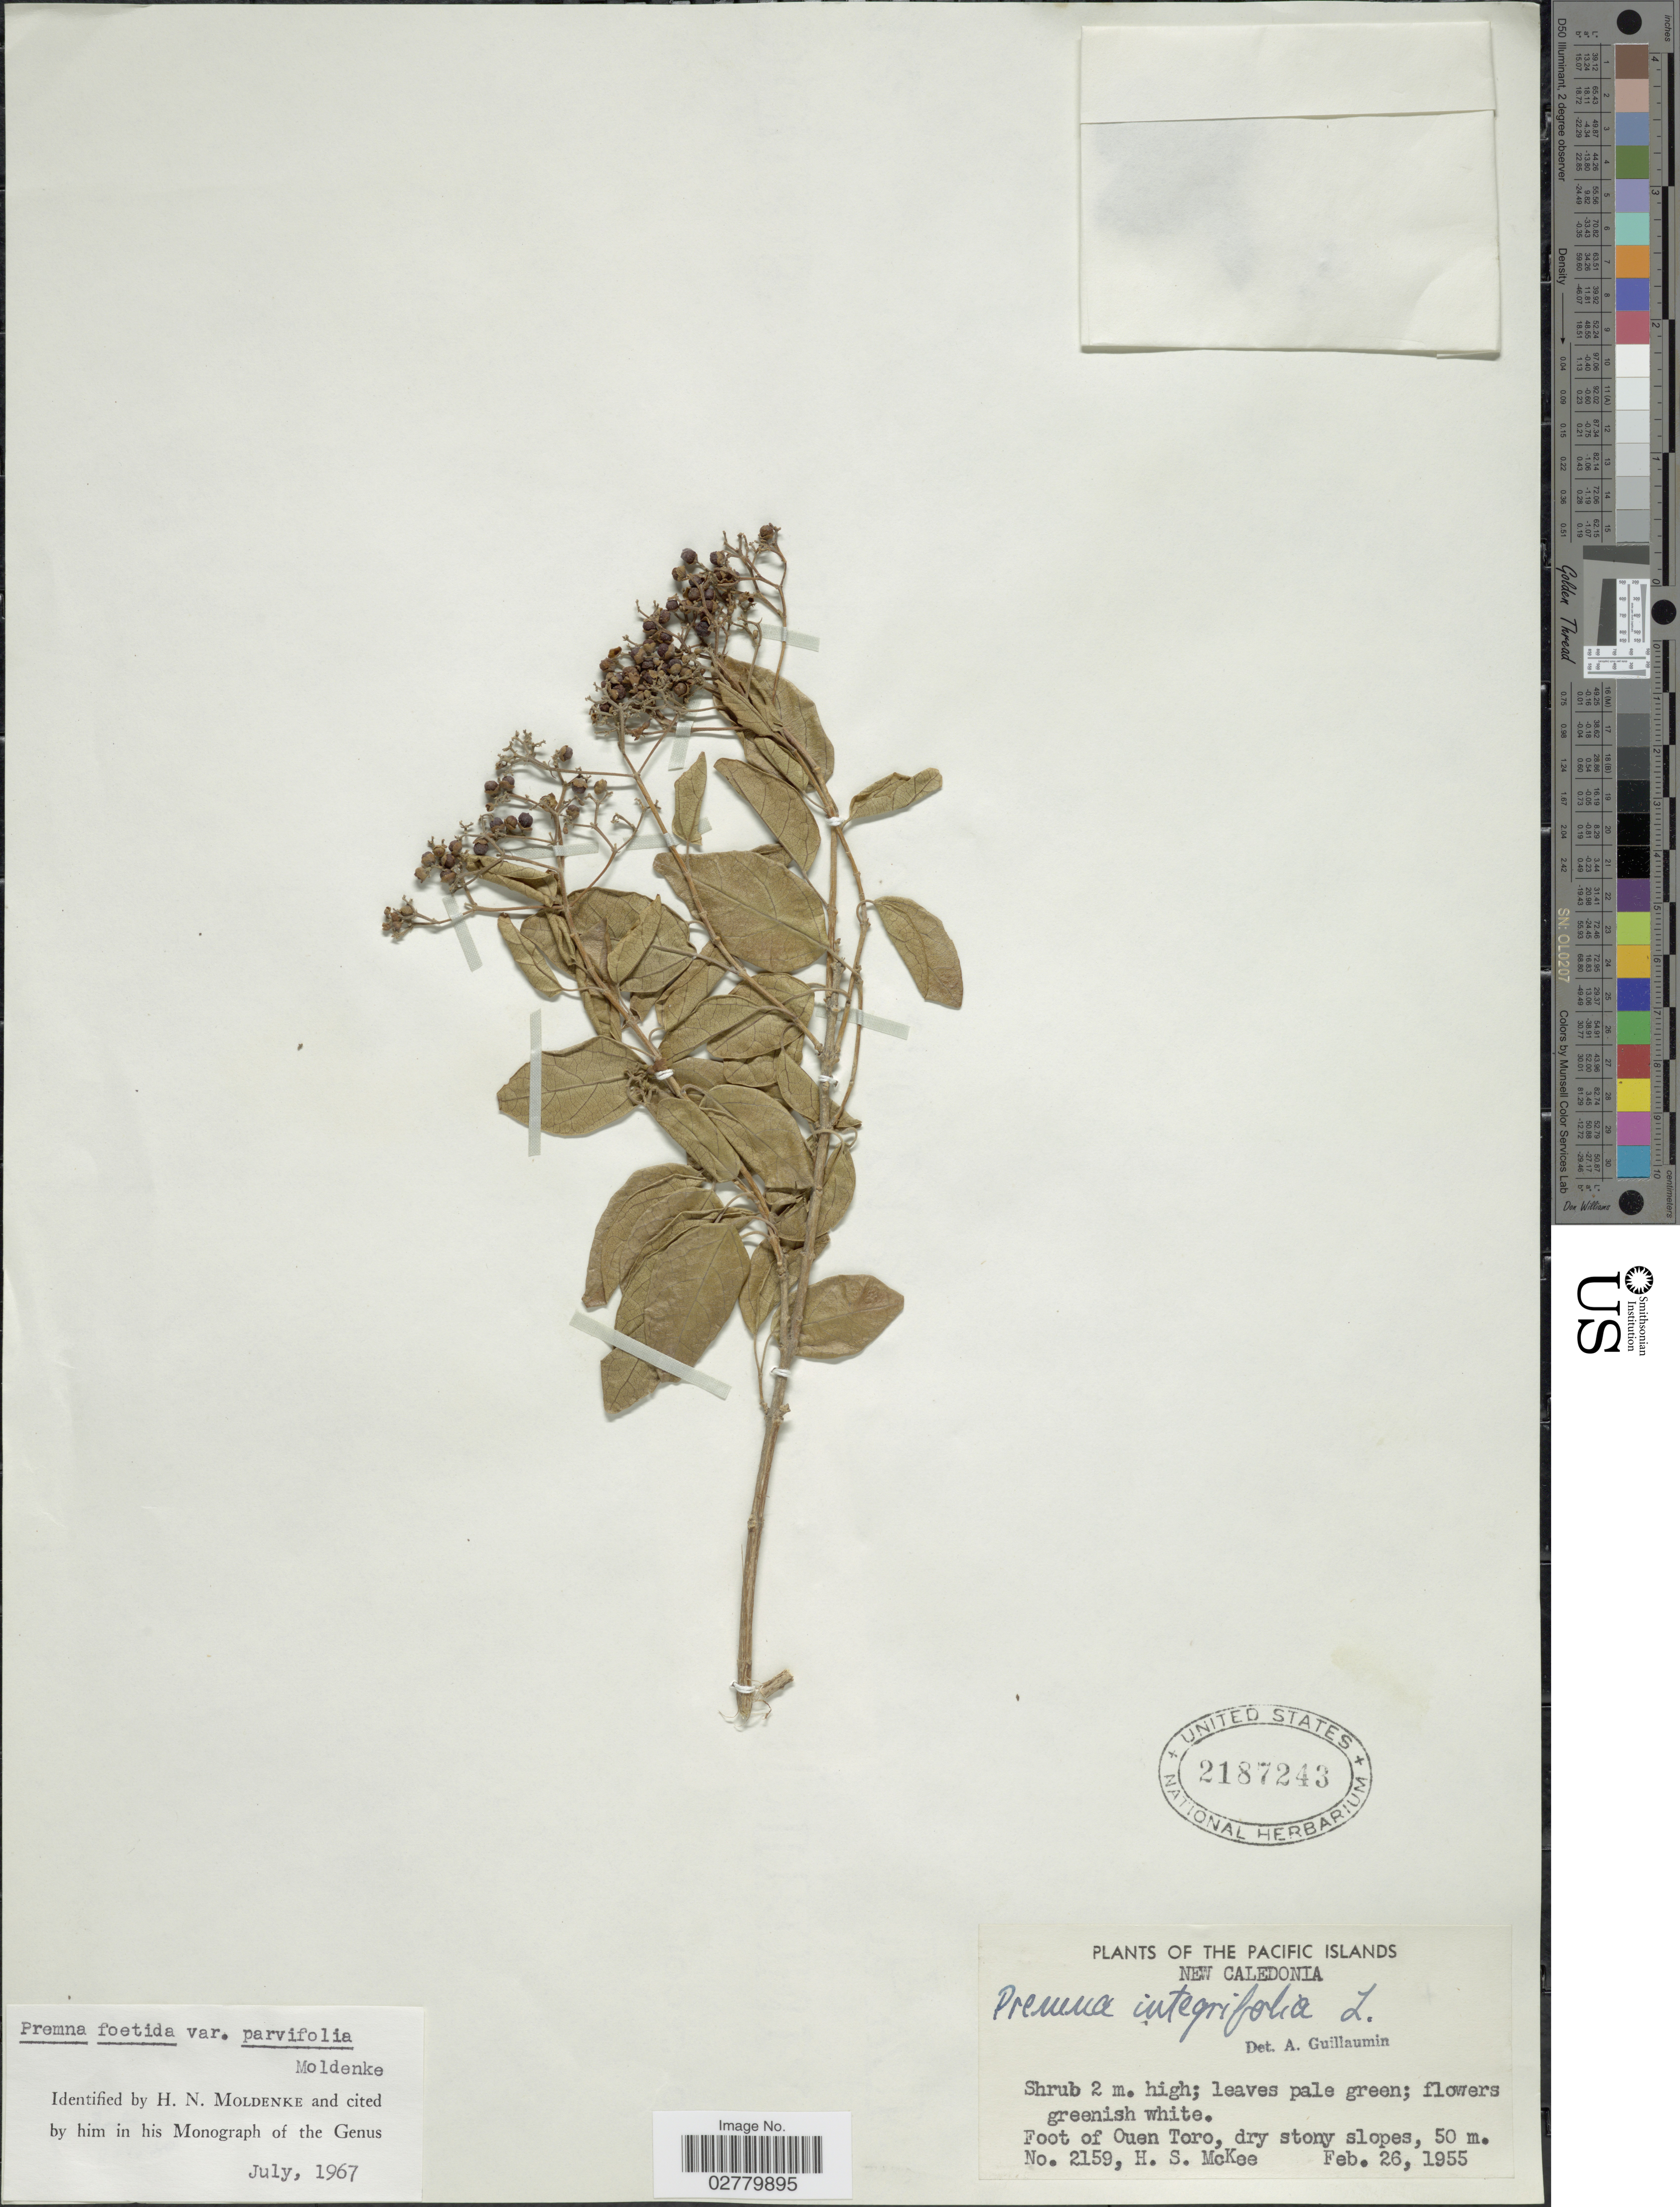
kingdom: Plantae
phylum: Tracheophyta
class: Magnoliopsida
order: Lamiales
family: Lamiaceae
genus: Premna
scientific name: Premna foetida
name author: Reinw. ex Blume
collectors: H. S. McKee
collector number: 2159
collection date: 1955-02-26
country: New Caledonia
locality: The Pacific Islands. Foot of Ouen Toro.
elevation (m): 50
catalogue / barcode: US 2187243